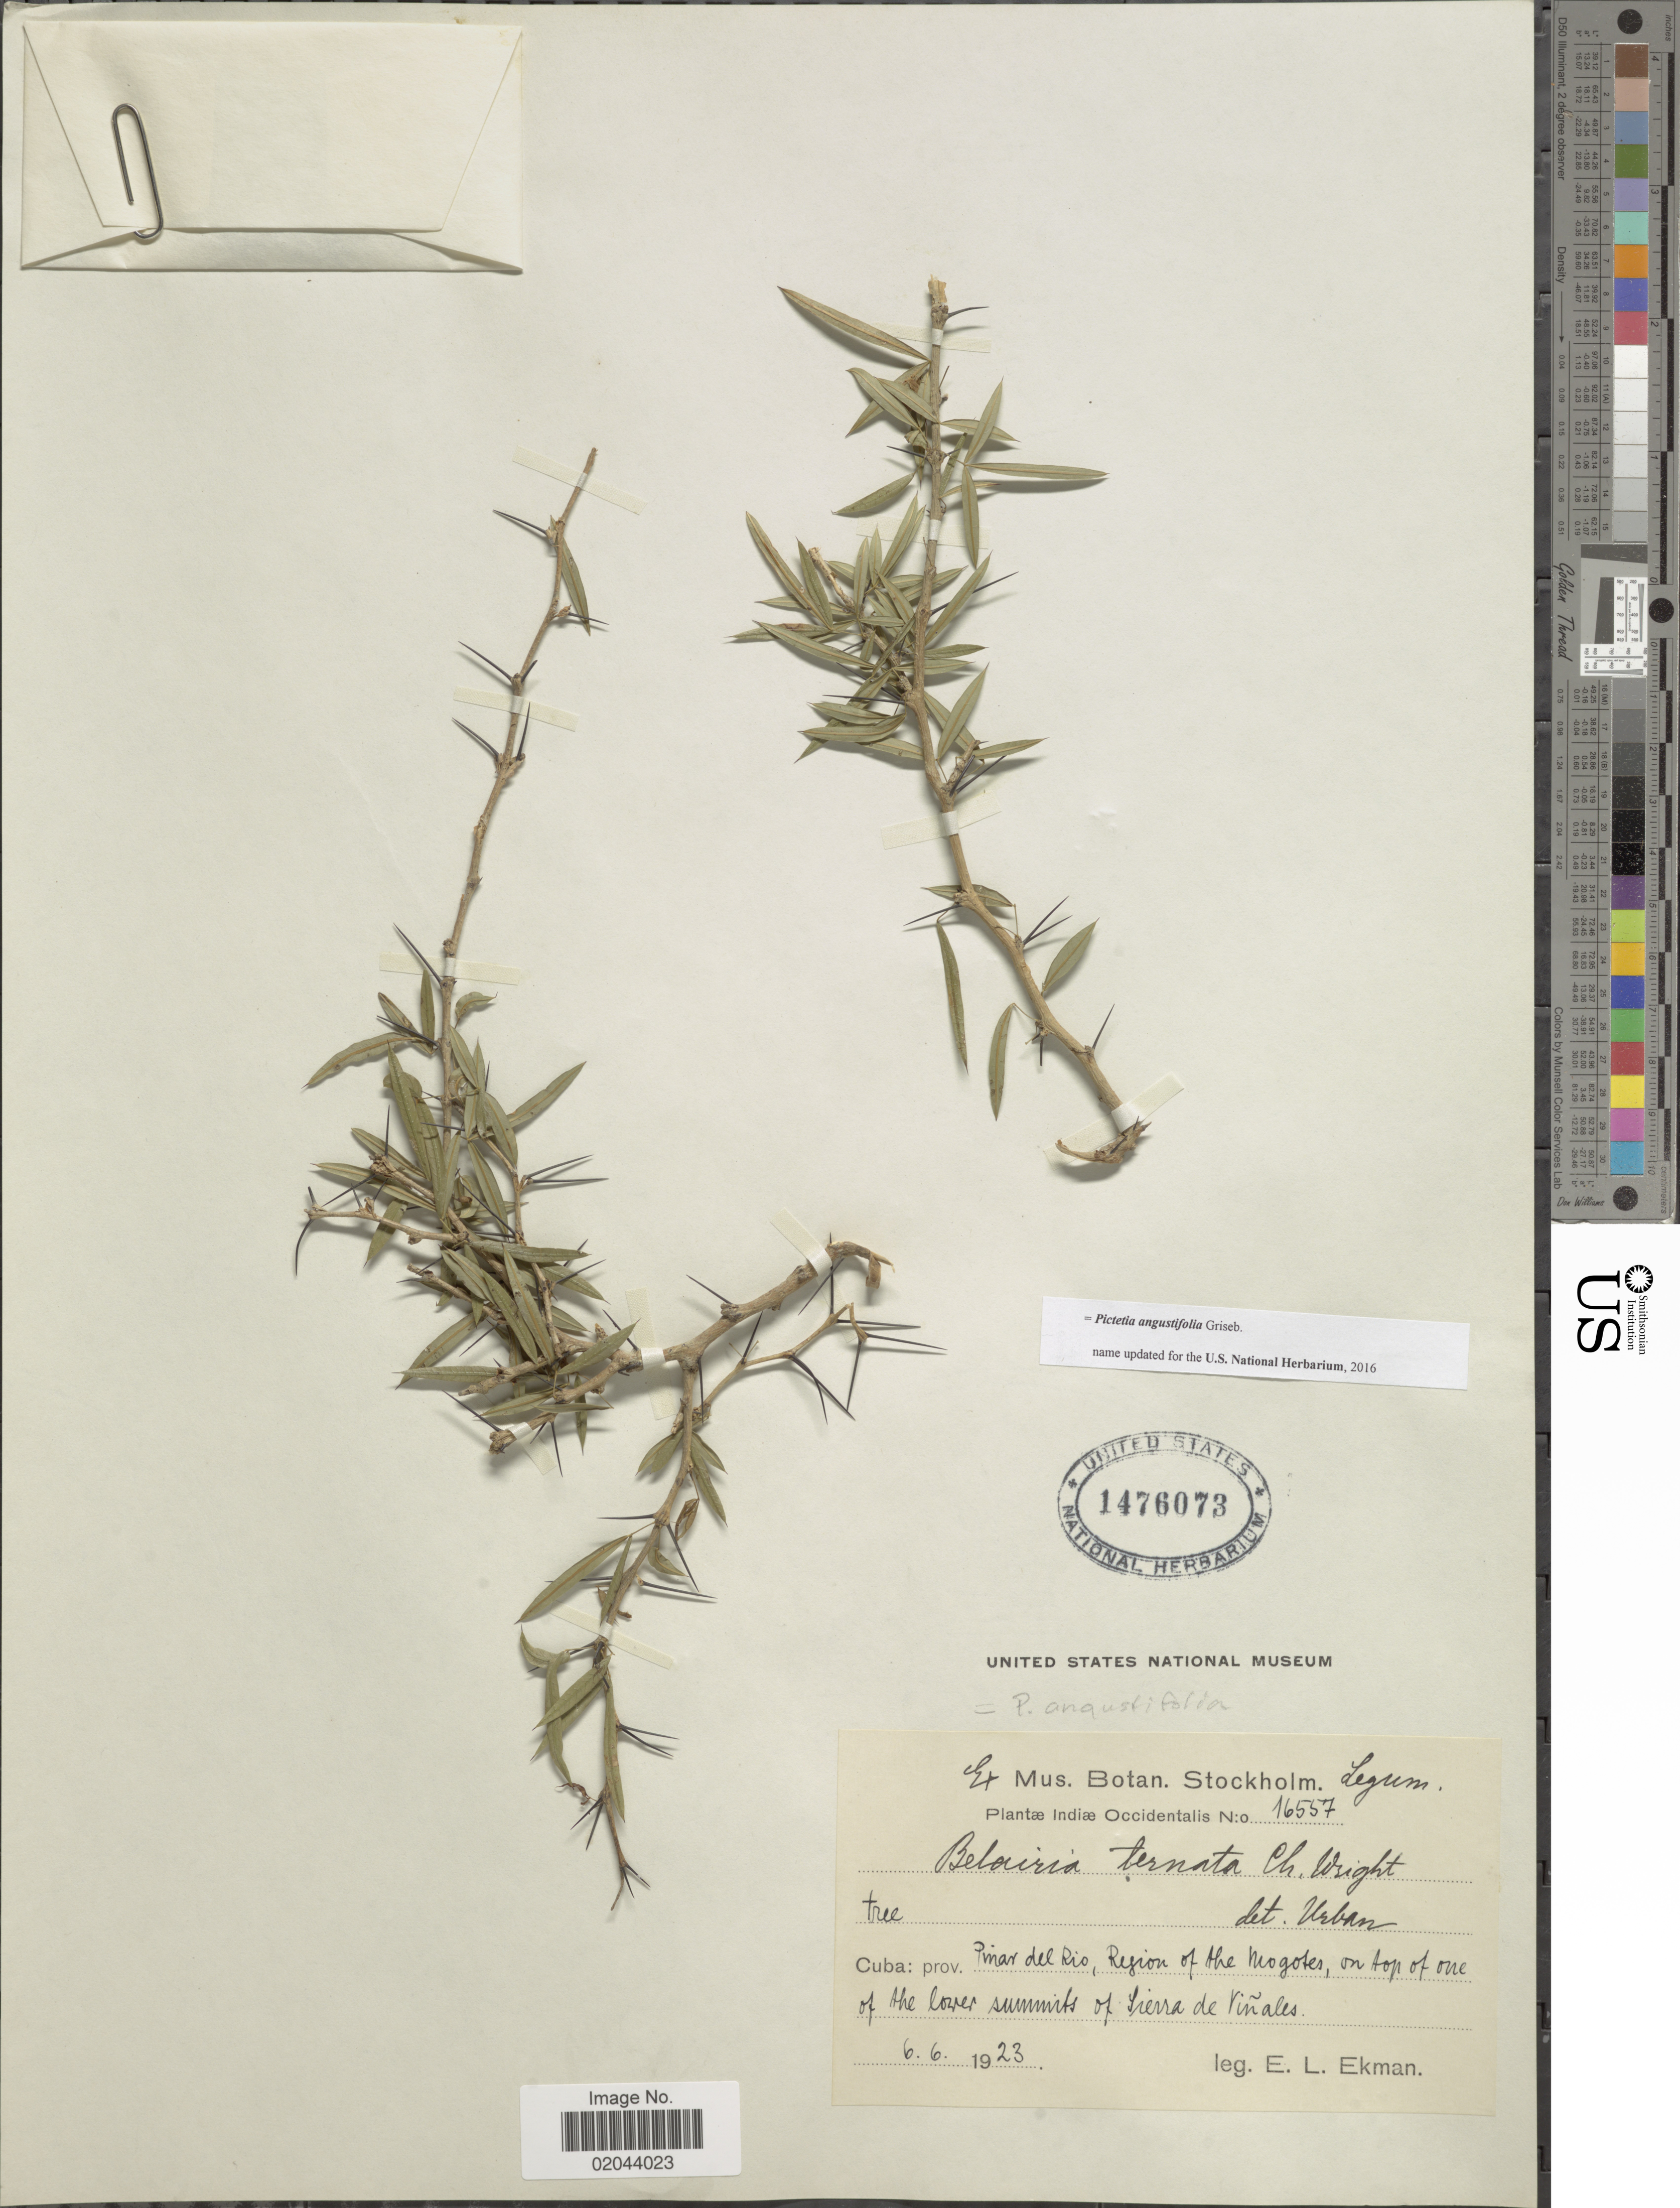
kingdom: Plantae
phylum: Tracheophyta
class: Magnoliopsida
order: Fabales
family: Fabaceae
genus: Pictetia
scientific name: Pictetia angustifolia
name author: Griseb.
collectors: E. L. Ekman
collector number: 16557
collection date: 1923-06-06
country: Cuba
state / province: Pinar del Río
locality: Region of the Mogotes, Sierra de Viñales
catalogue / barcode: US 1476073